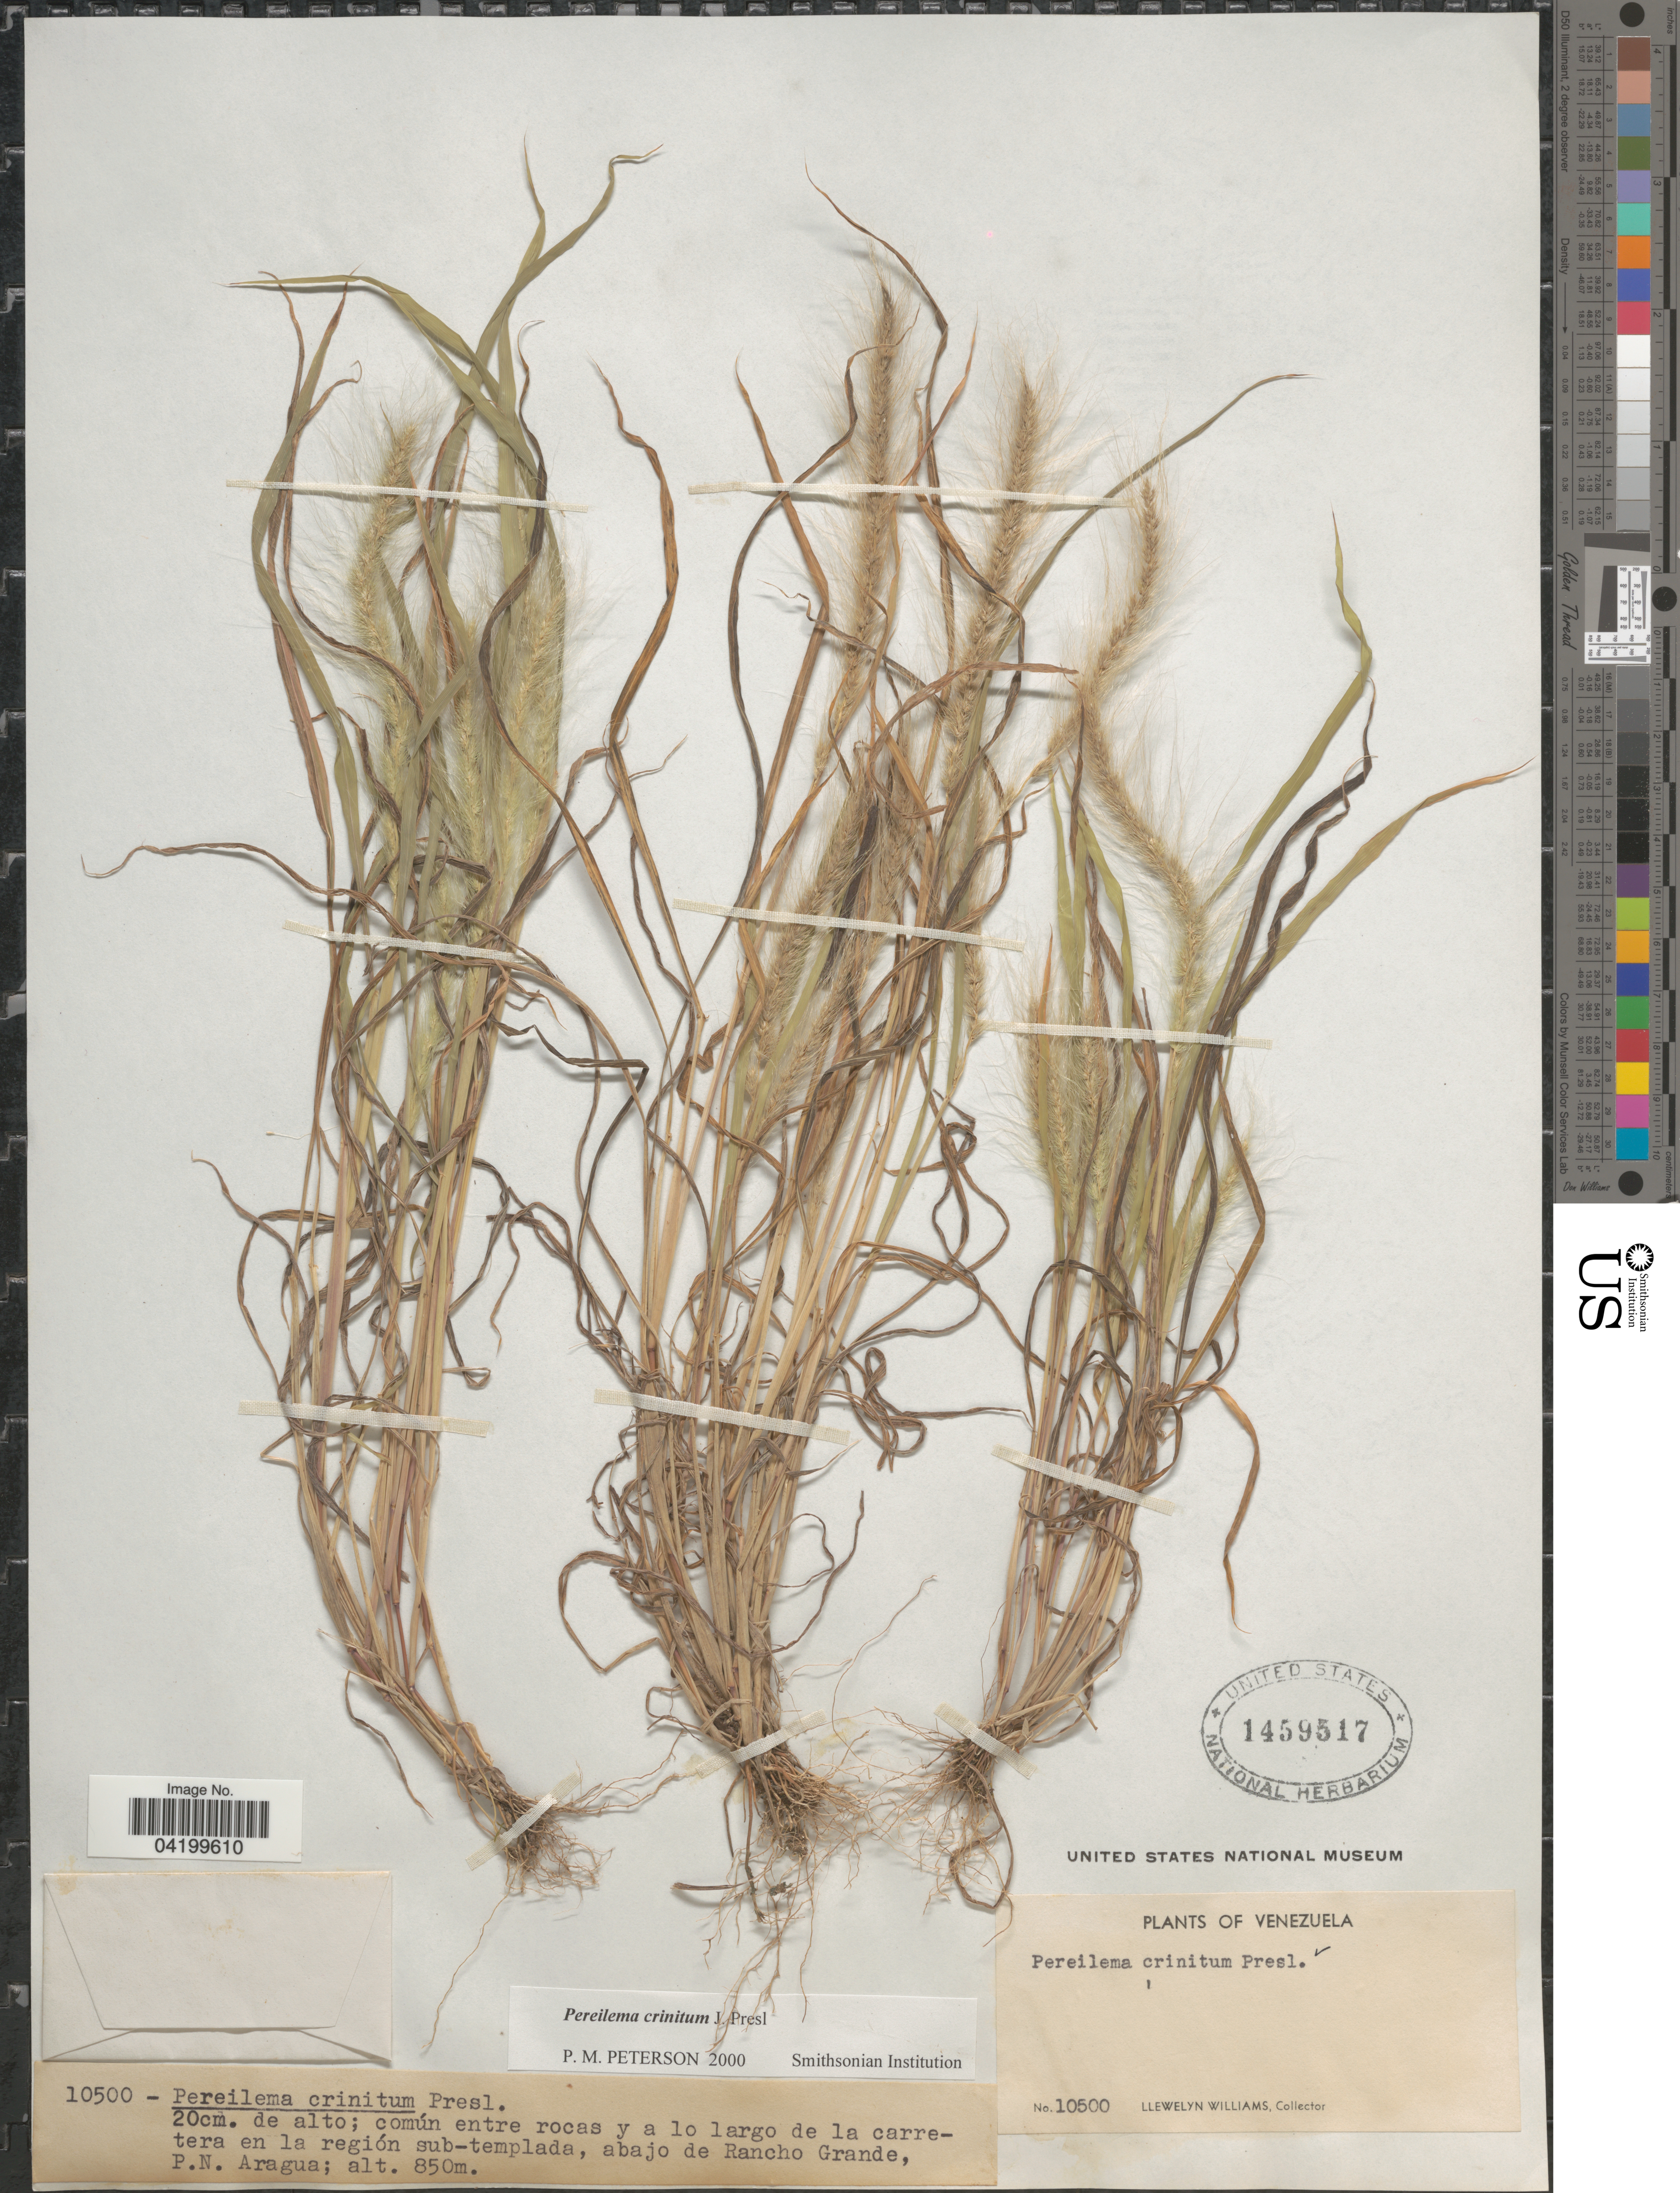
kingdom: Plantae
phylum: Tracheophyta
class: Liliopsida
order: Poales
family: Poaceae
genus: Muhlenbergia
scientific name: Muhlenbergia pereilema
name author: P.M. Peterson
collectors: Ll. Williams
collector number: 10500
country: Venezuela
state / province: Aragua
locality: Común entre rocas y a largo de la carretera en la región sub-templada, abajo de Rancho Grande.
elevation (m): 850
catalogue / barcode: US 1459517